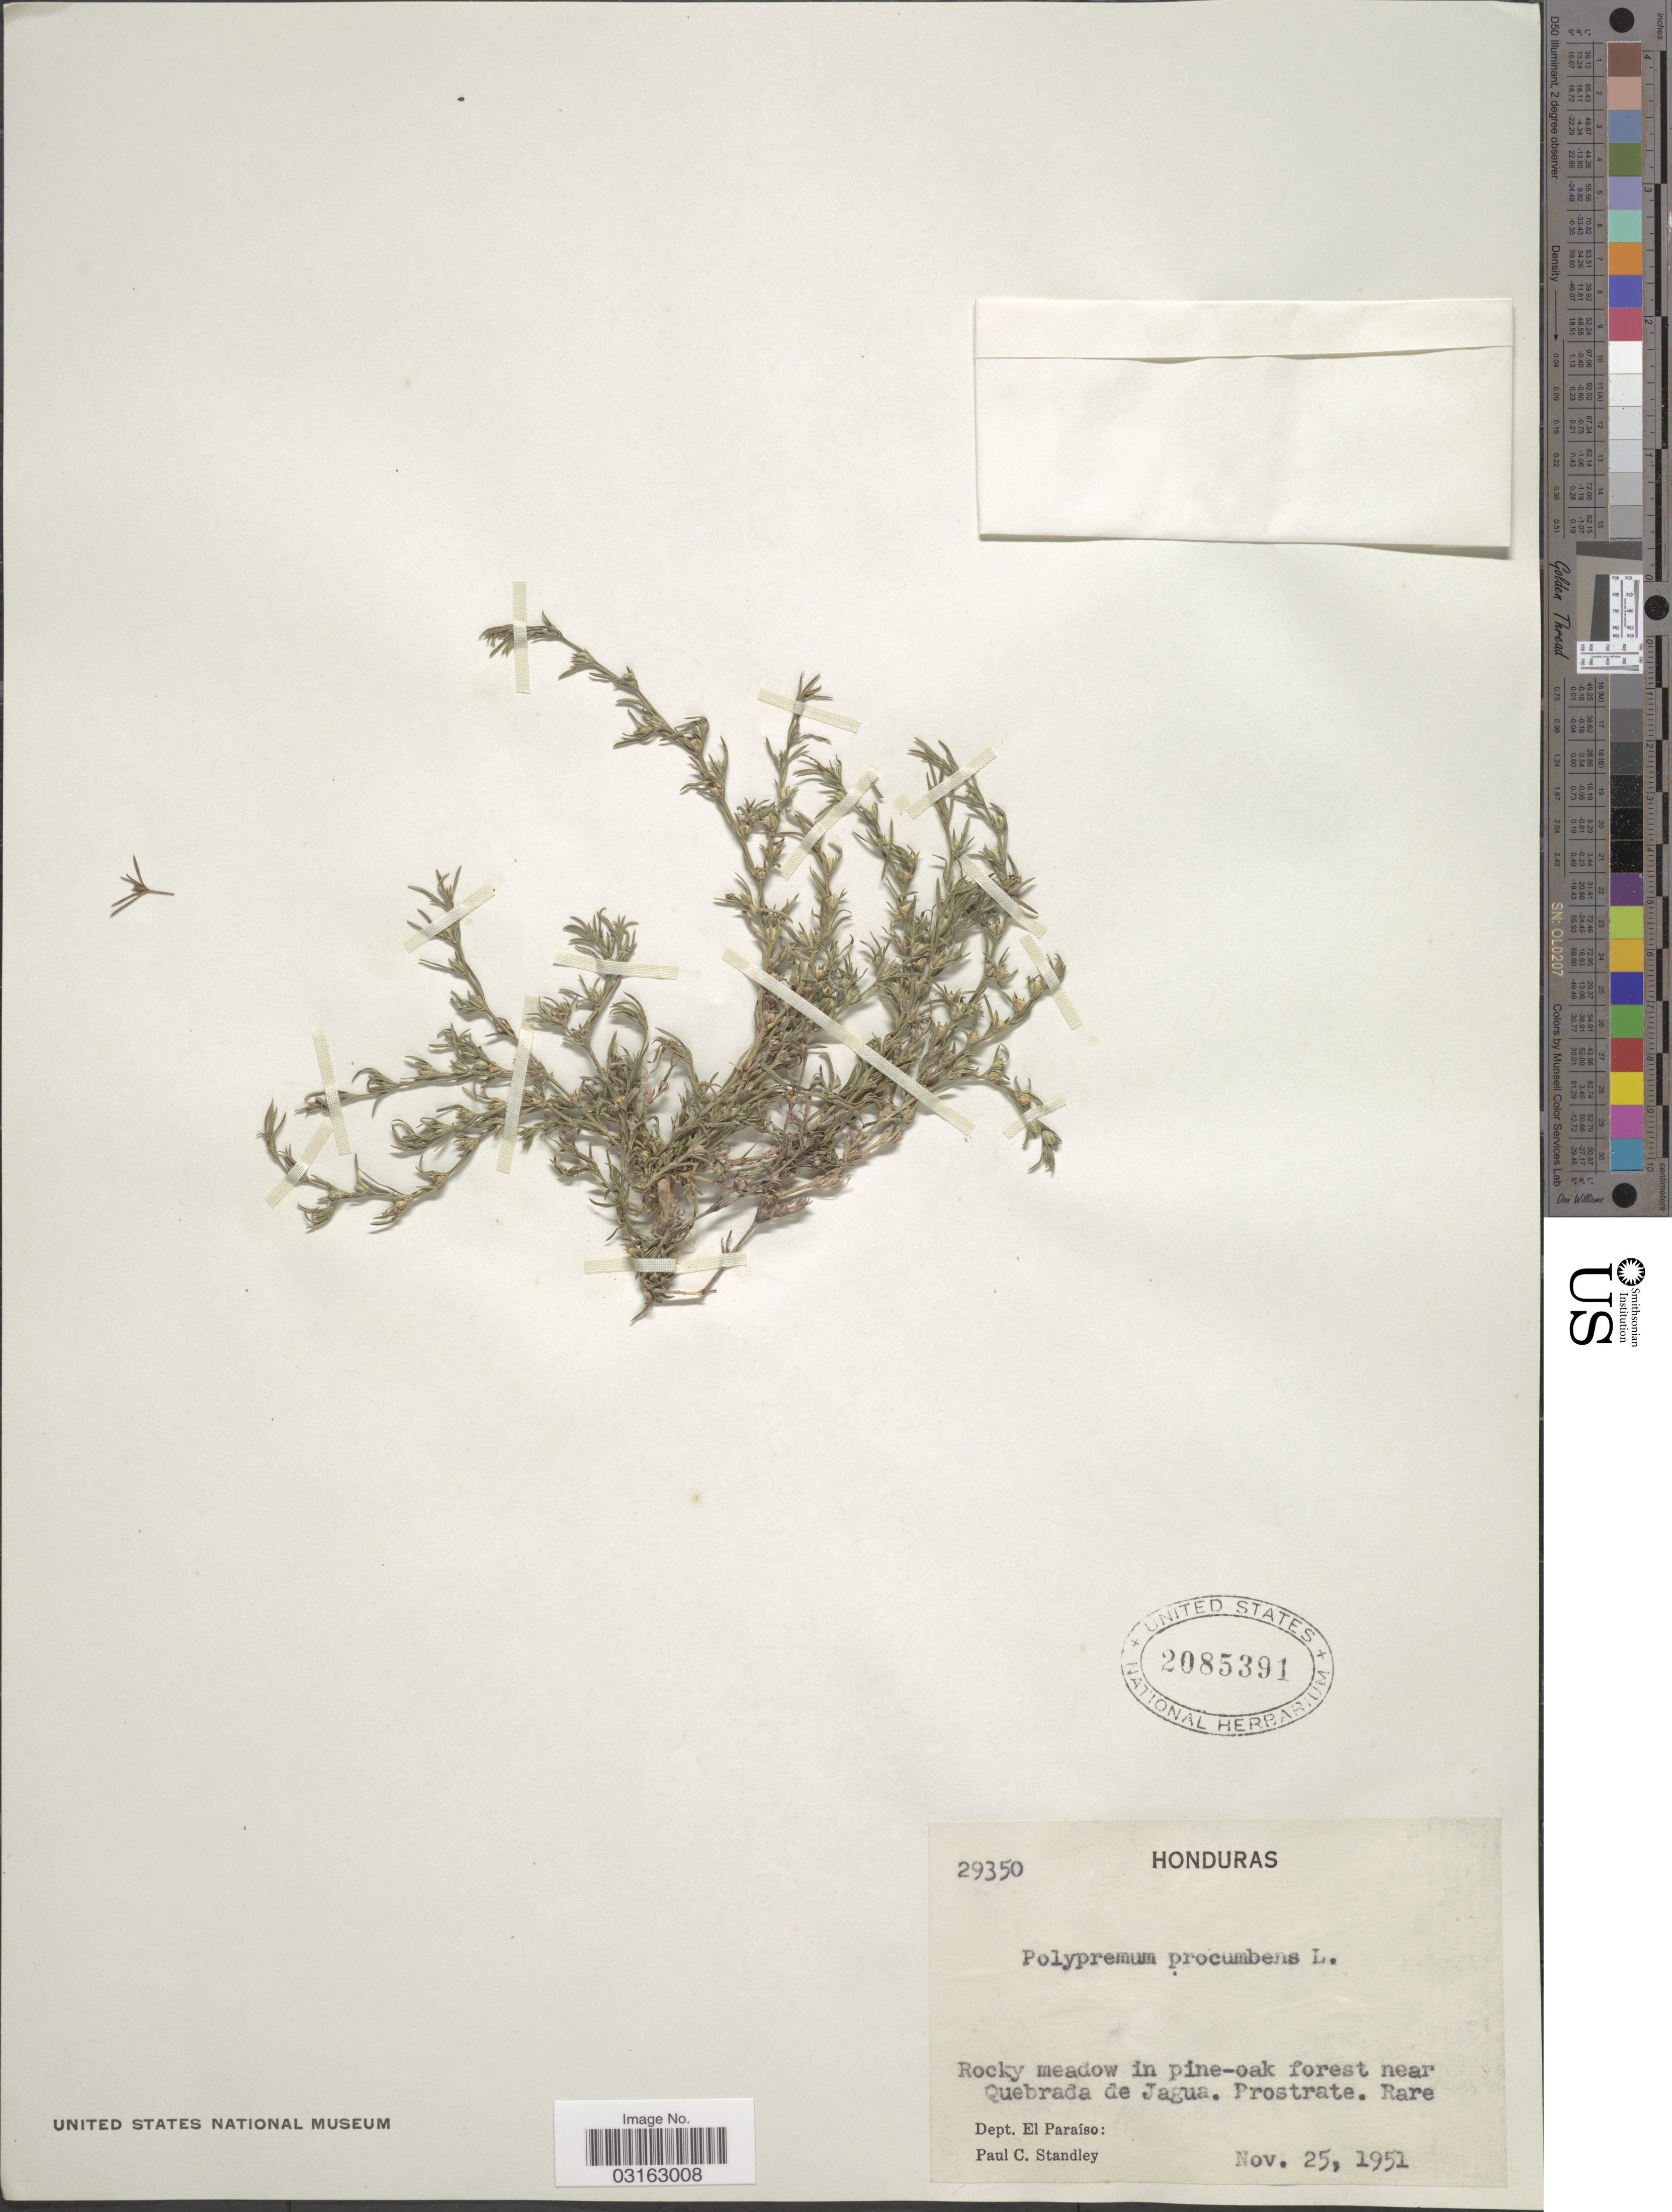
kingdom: Plantae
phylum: Tracheophyta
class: Magnoliopsida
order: Lamiales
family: Tetrachondraceae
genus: Polypremum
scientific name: Polypremum procumbens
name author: L.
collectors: P. C. Standley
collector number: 29350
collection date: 1951-11-25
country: Honduras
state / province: El Paraíso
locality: Rocky meadow in pine-oak forest near Quebrada de Jagua. Prostrate. Dept. El Paraíso.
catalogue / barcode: US 2085391